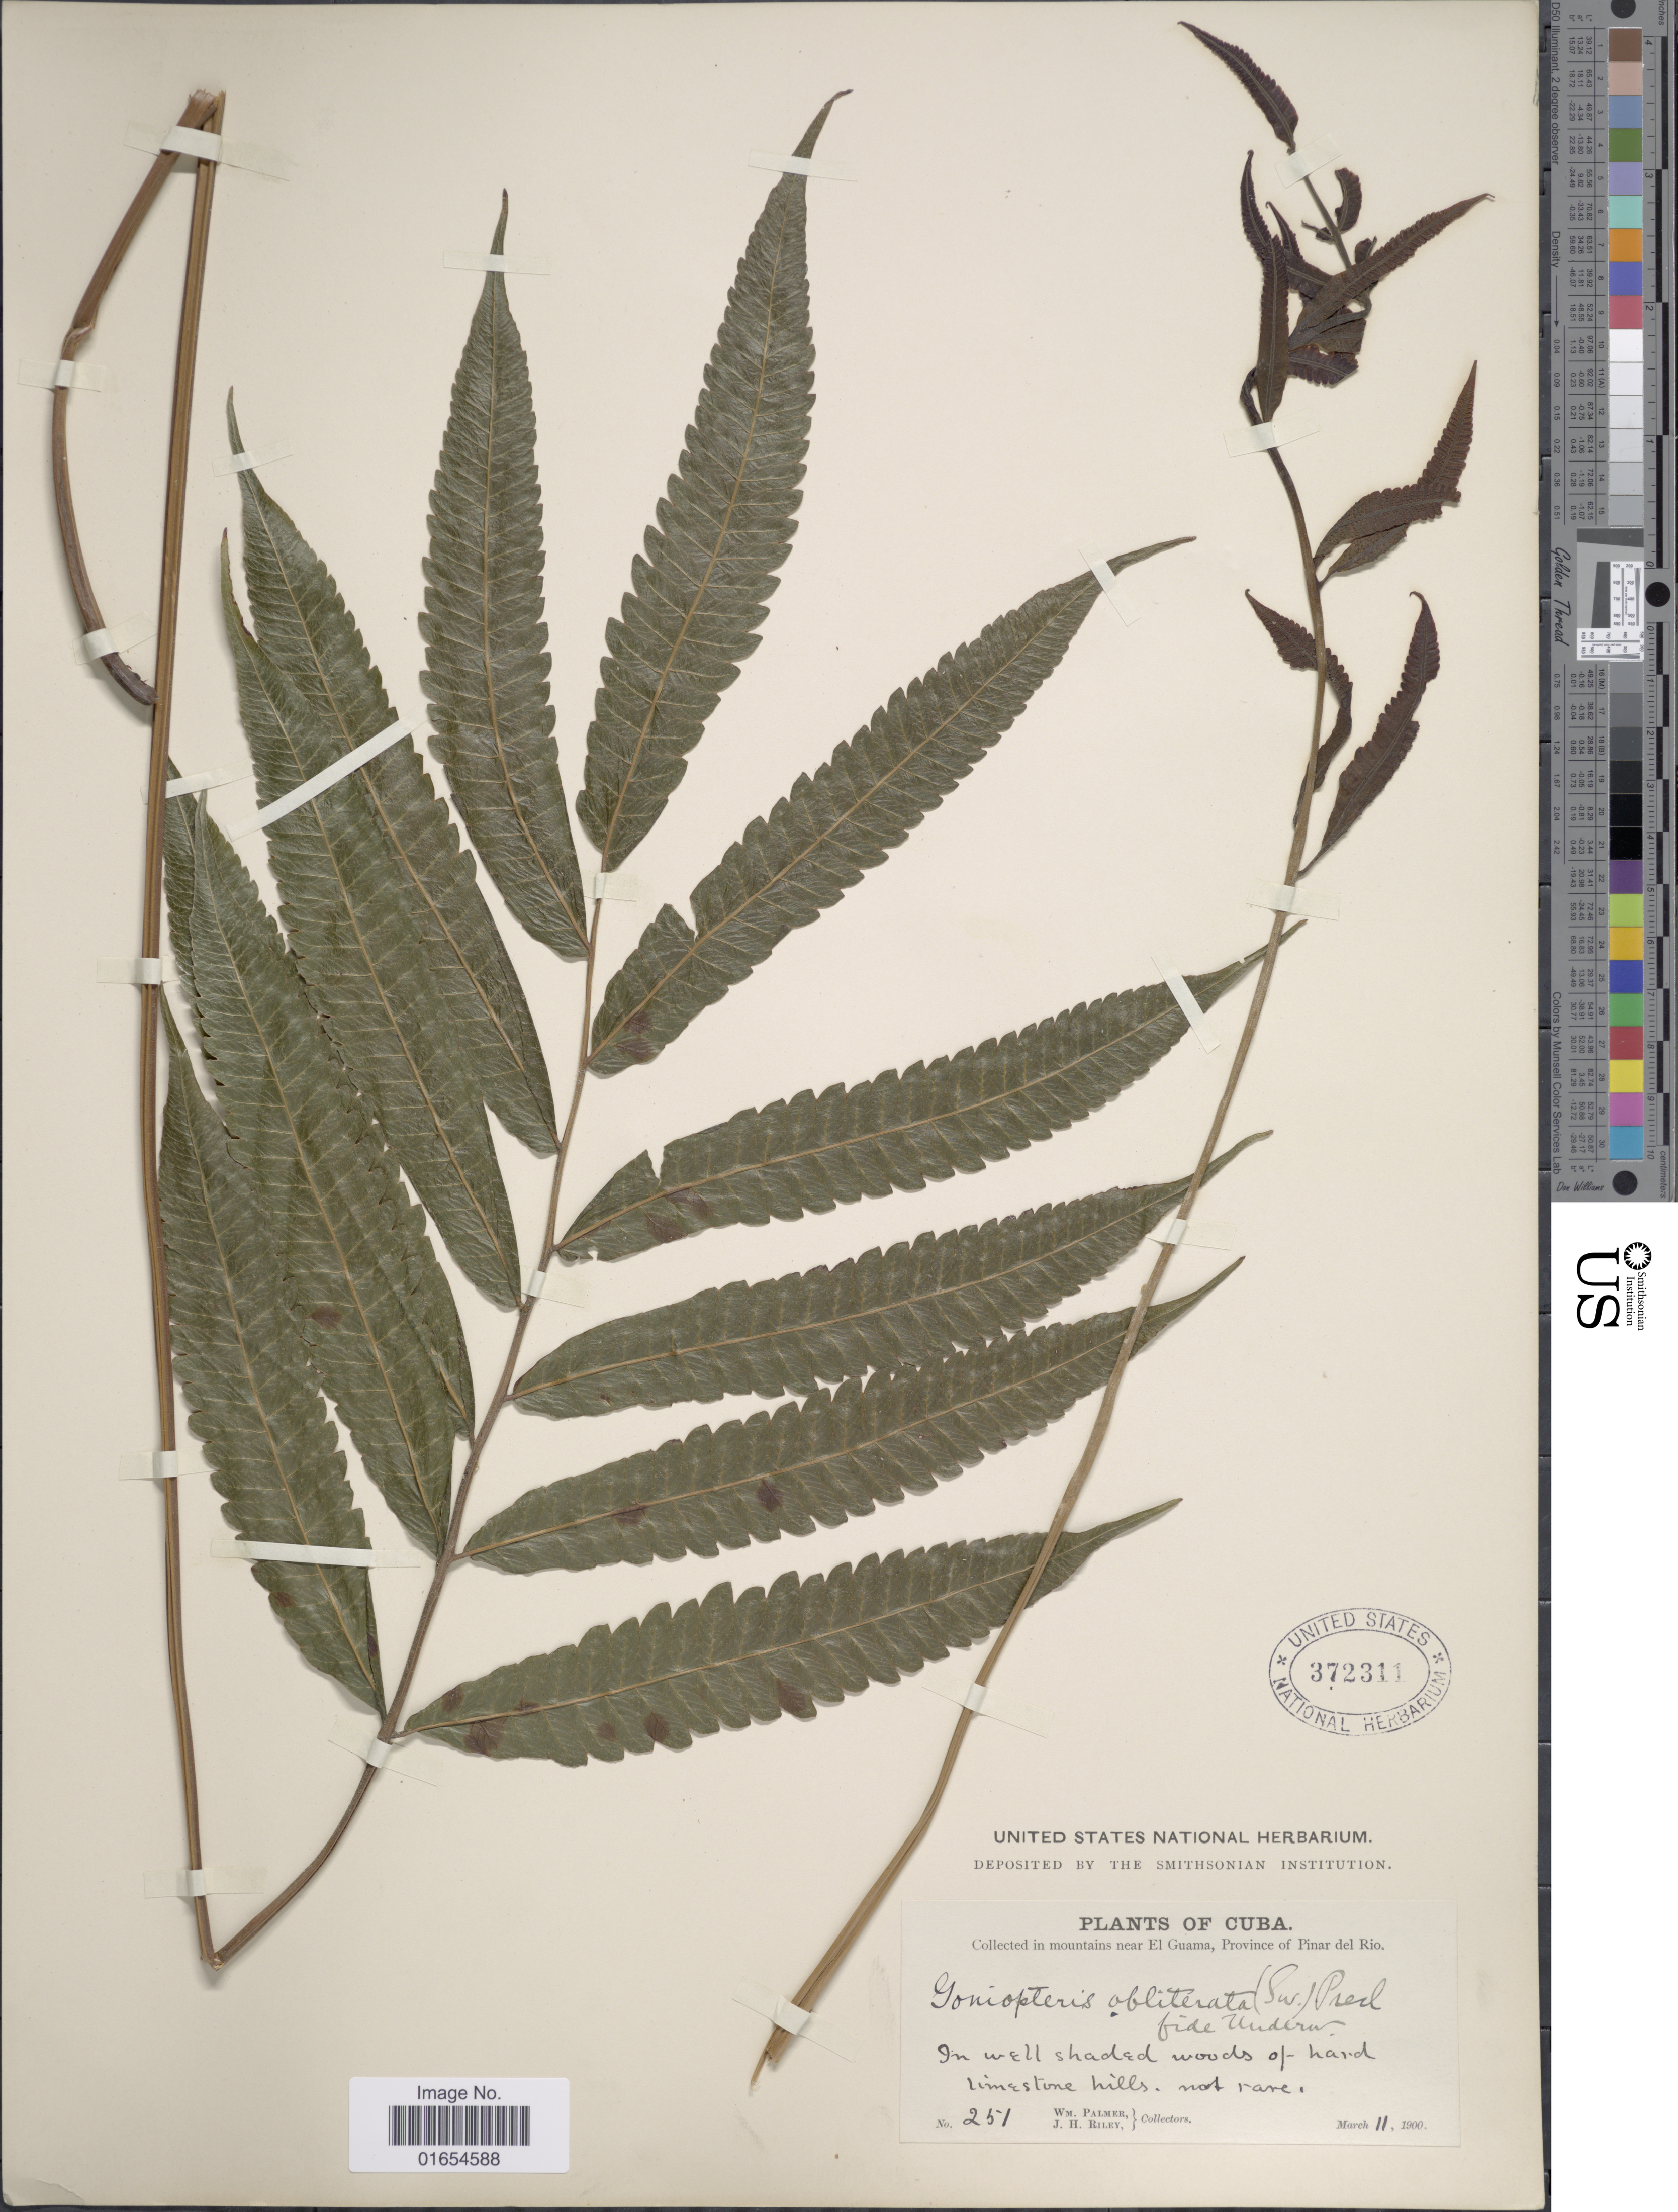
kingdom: Plantae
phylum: Tracheophyta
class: Polypodiopsida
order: Polypodiales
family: Thelypteridaceae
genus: Goniopteris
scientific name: Goniopteris obliterata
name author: (Sw.) C. Presl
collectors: W. Palmer & J. H. Riley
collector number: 251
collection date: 1900-03-11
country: Cuba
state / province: Pinar del Río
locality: Mountains near El Guama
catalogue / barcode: US 372311